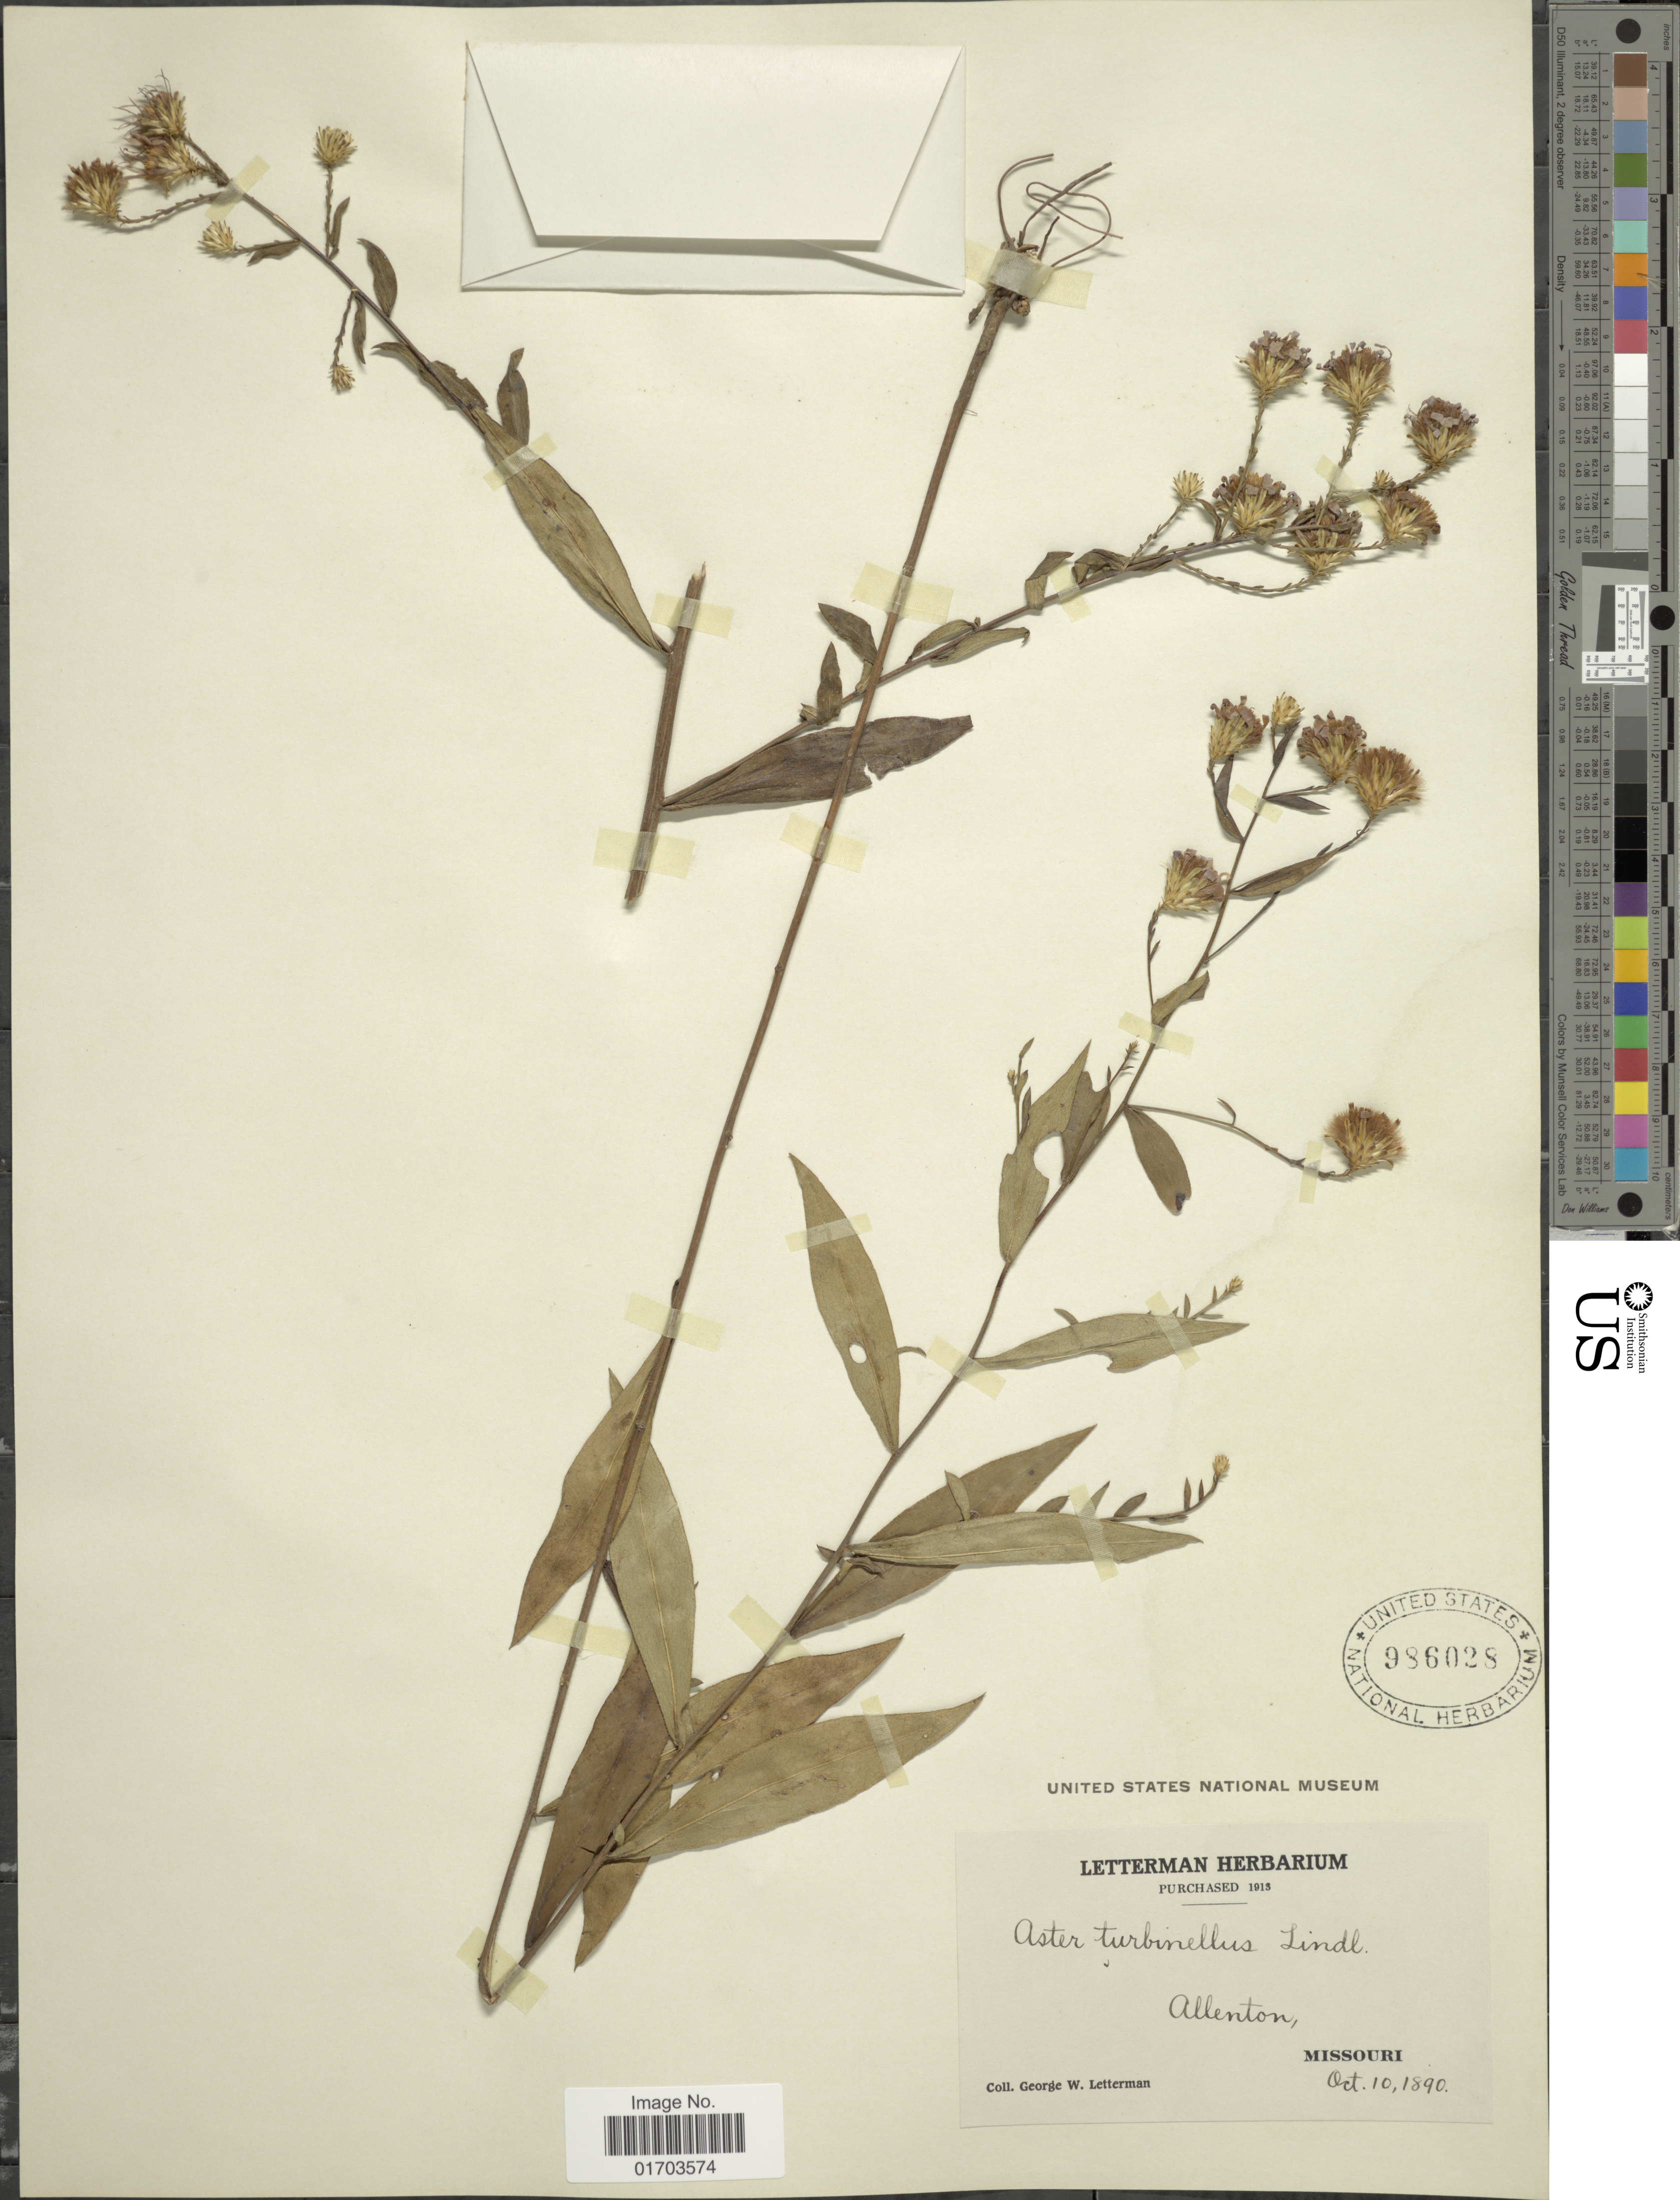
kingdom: Plantae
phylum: Tracheophyta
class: Magnoliopsida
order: Asterales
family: Asteraceae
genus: Symphyotrichum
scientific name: Symphyotrichum turbinellum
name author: (Lindl.) G.L. Nesom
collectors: G. W. Letterman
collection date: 1890-10-10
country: United States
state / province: Missouri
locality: Allenton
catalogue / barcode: US 986028